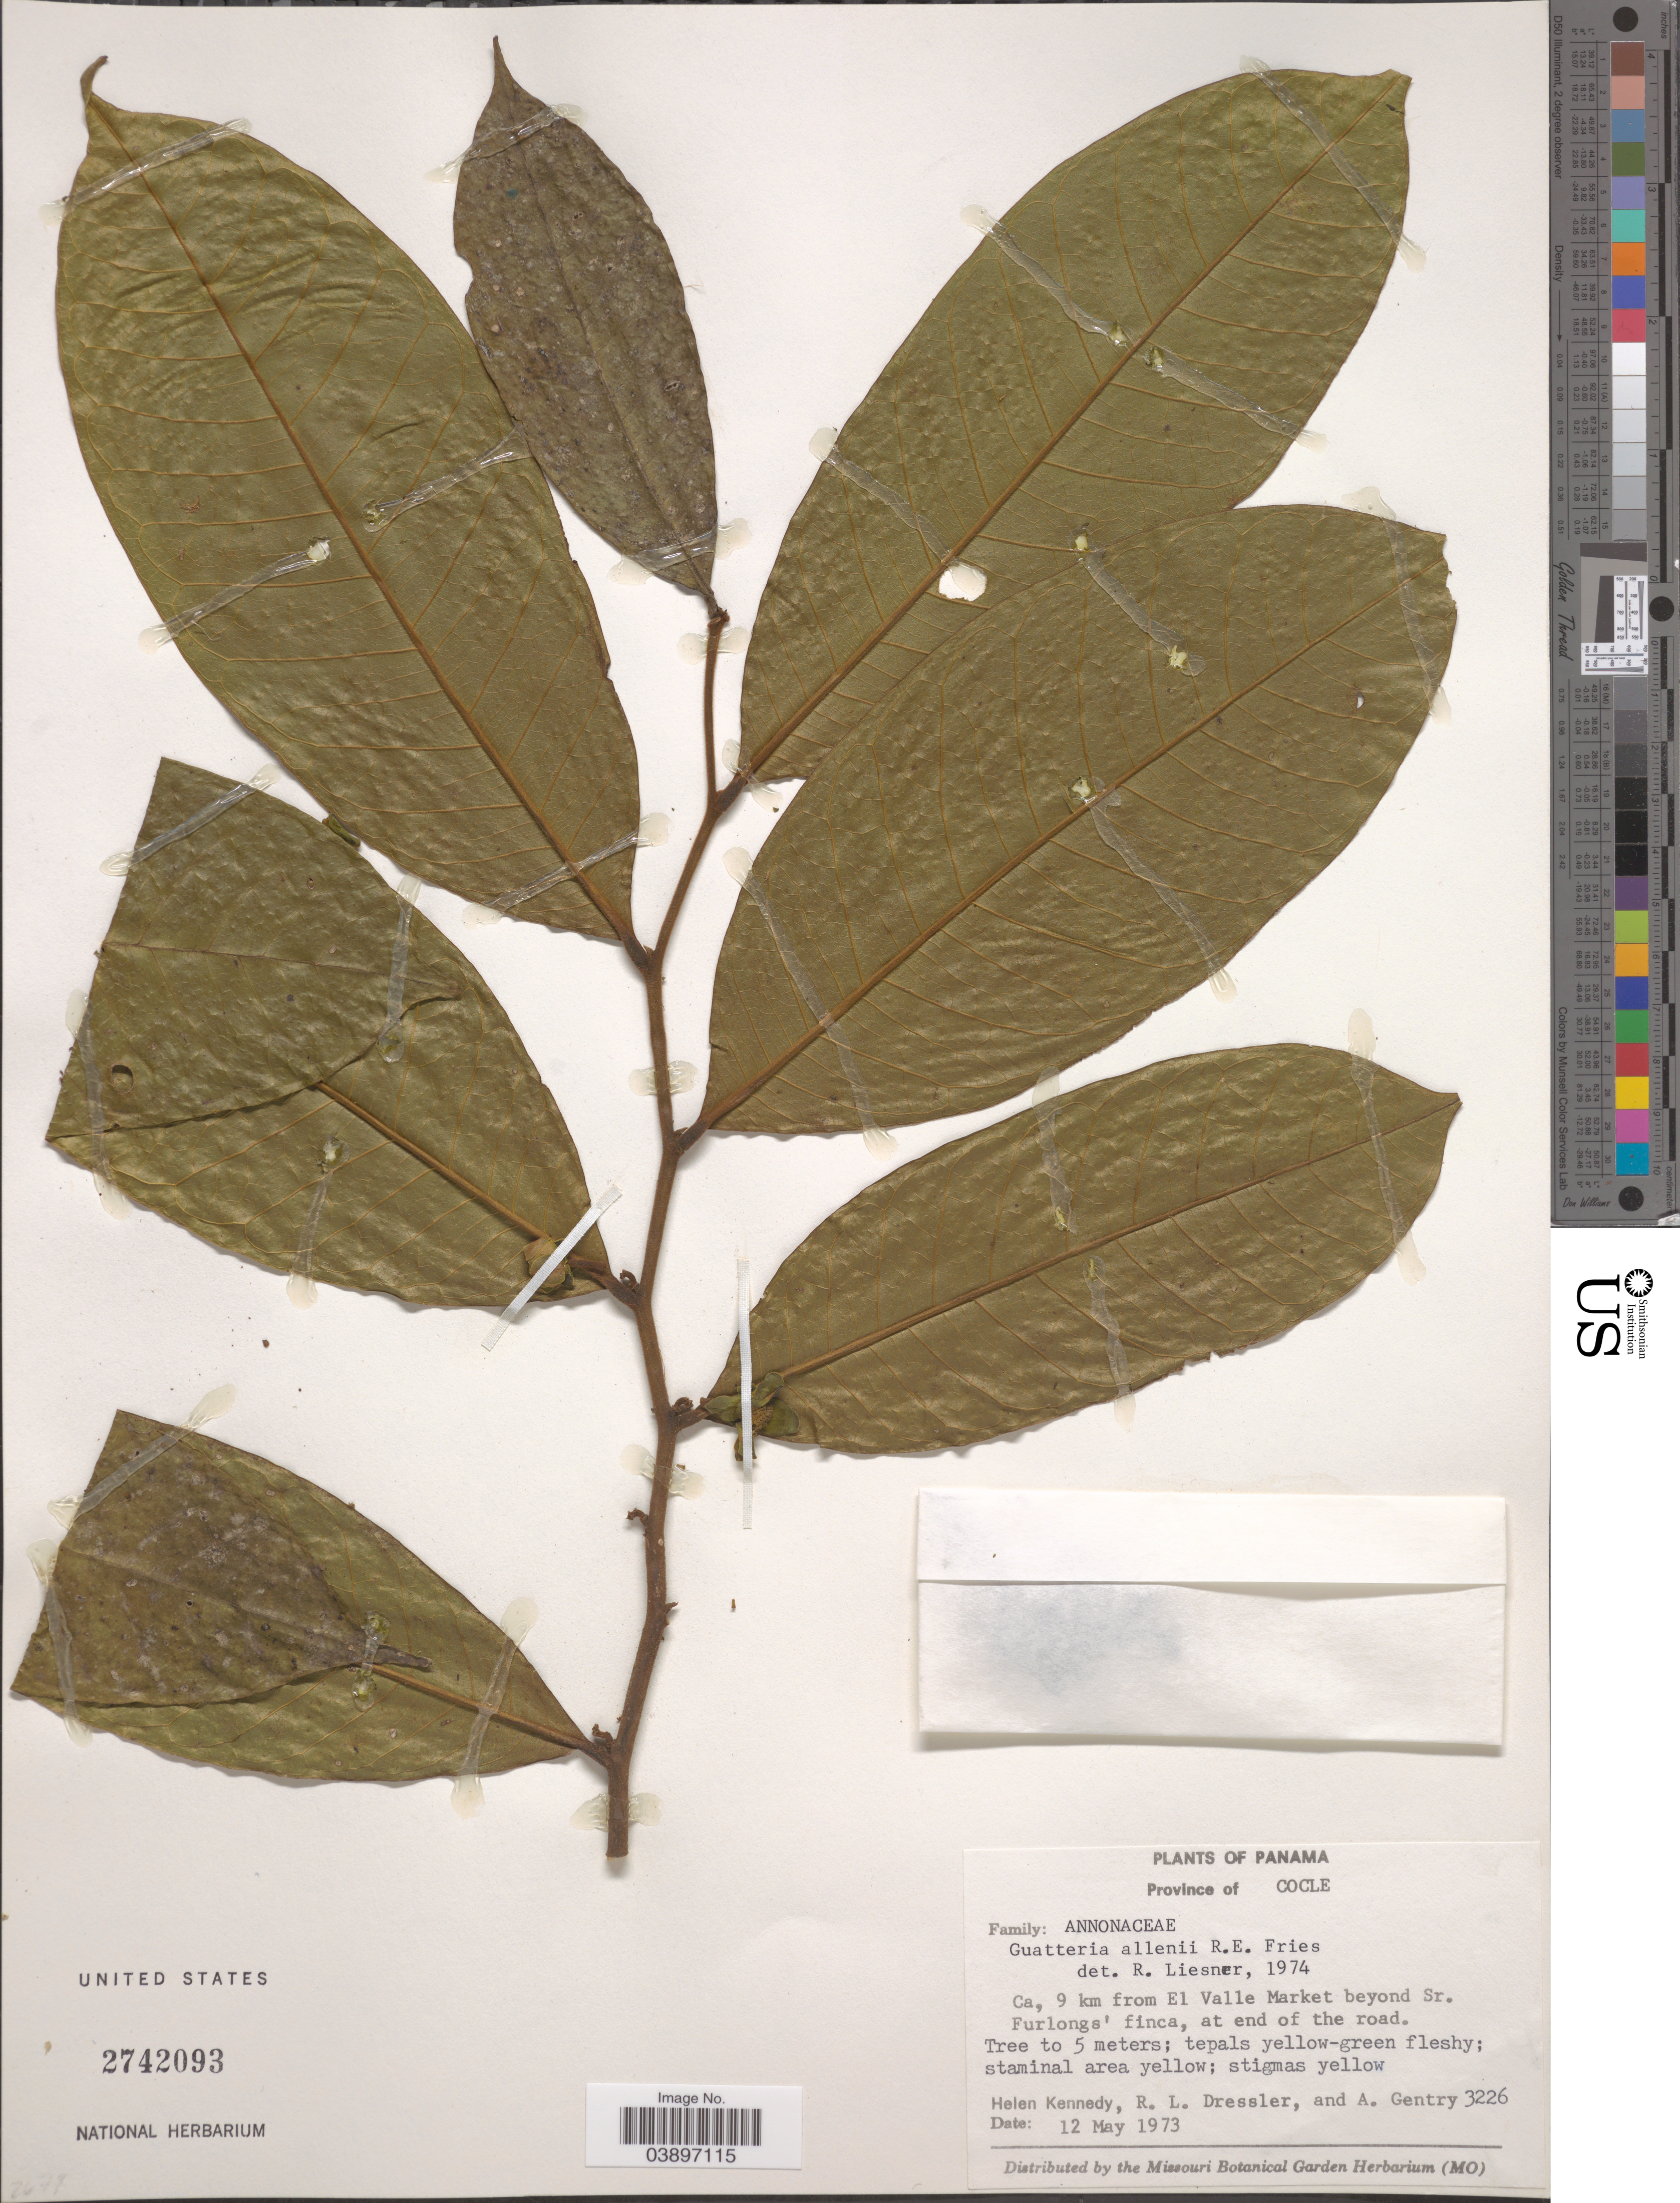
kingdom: Plantae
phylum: Tracheophyta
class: Magnoliopsida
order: Magnoliales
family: Annonaceae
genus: Guatteria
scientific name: Guatteria allenii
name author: R.E. Fr.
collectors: H. Kennedy, R. Dressler & A. H. Gentry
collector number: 3226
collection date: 1973-05-12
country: Panama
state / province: Cocle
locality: Ca, 9 km from El Valle Market beyond Sr. Furlong's finca, at end of the road.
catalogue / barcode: US 2742093